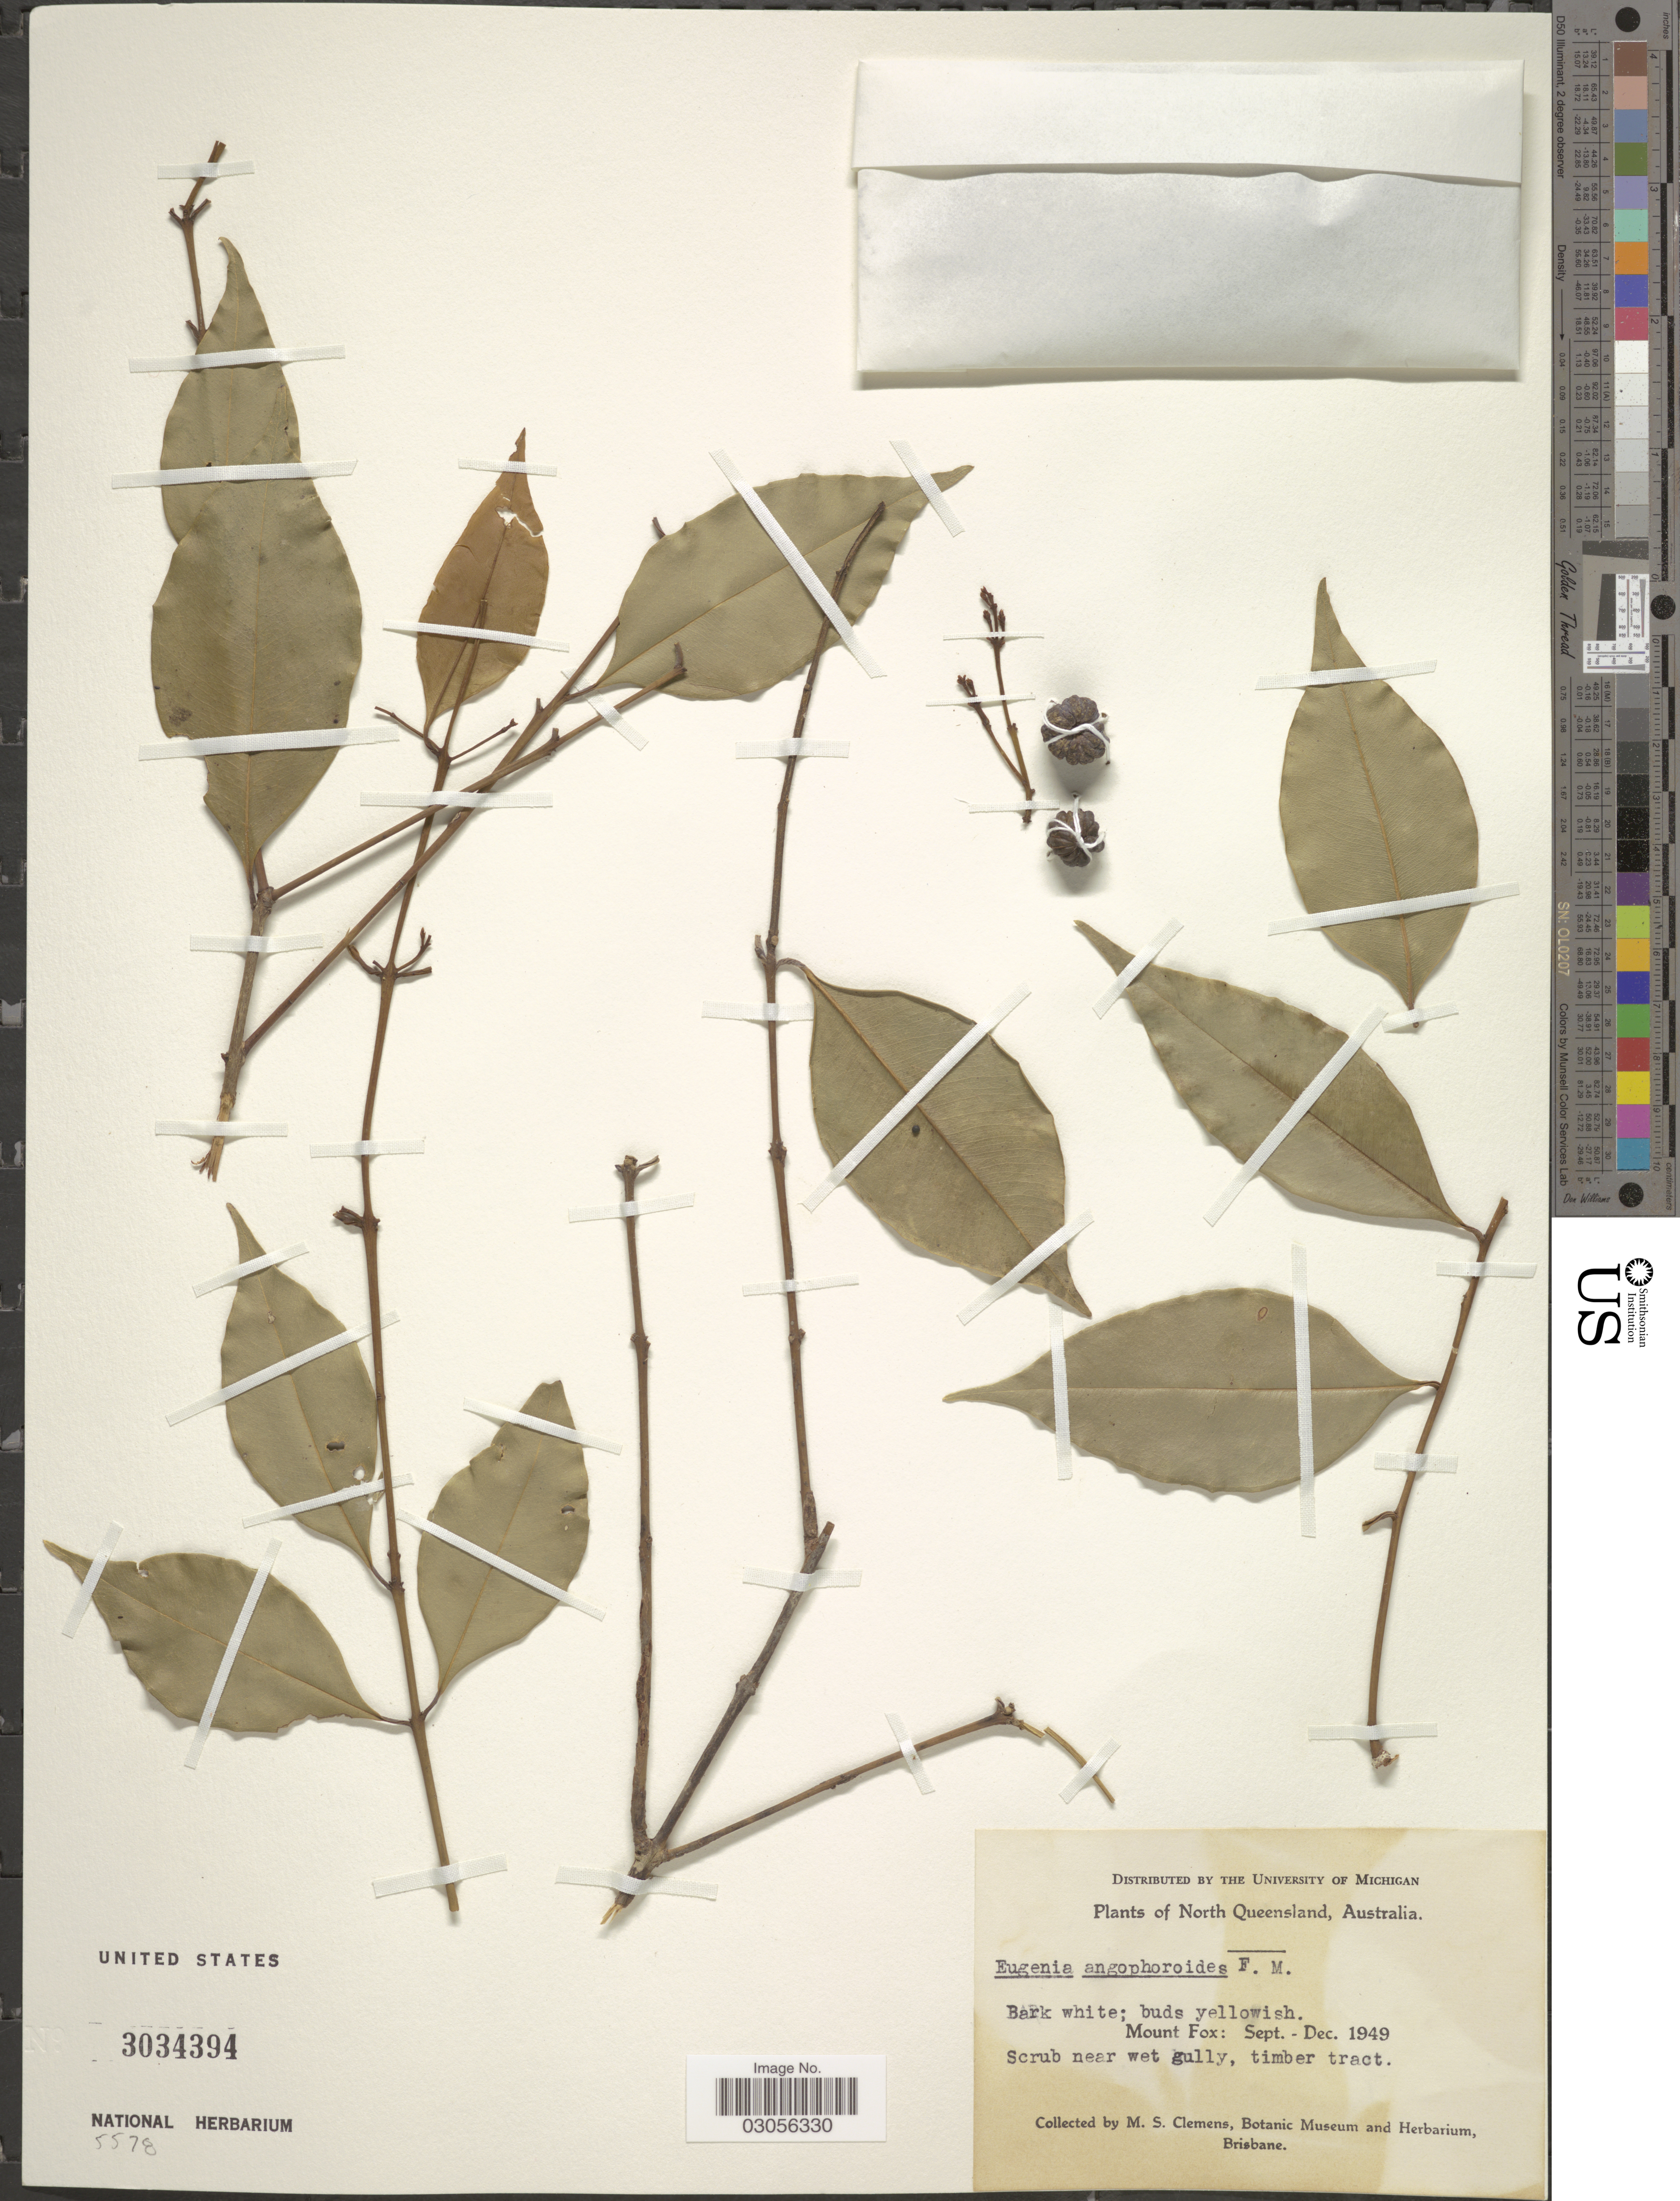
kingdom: Plantae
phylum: Tracheophyta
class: Magnoliopsida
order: Myrtales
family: Myrtaceae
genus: Syzygium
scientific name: Syzygium angophoroides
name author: (F. Muell.) B. Hyland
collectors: M. S. Clemens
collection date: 1949-09/1949-12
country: Australia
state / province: Queensland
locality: North Queensland. Mount Fox.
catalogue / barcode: US 3034394